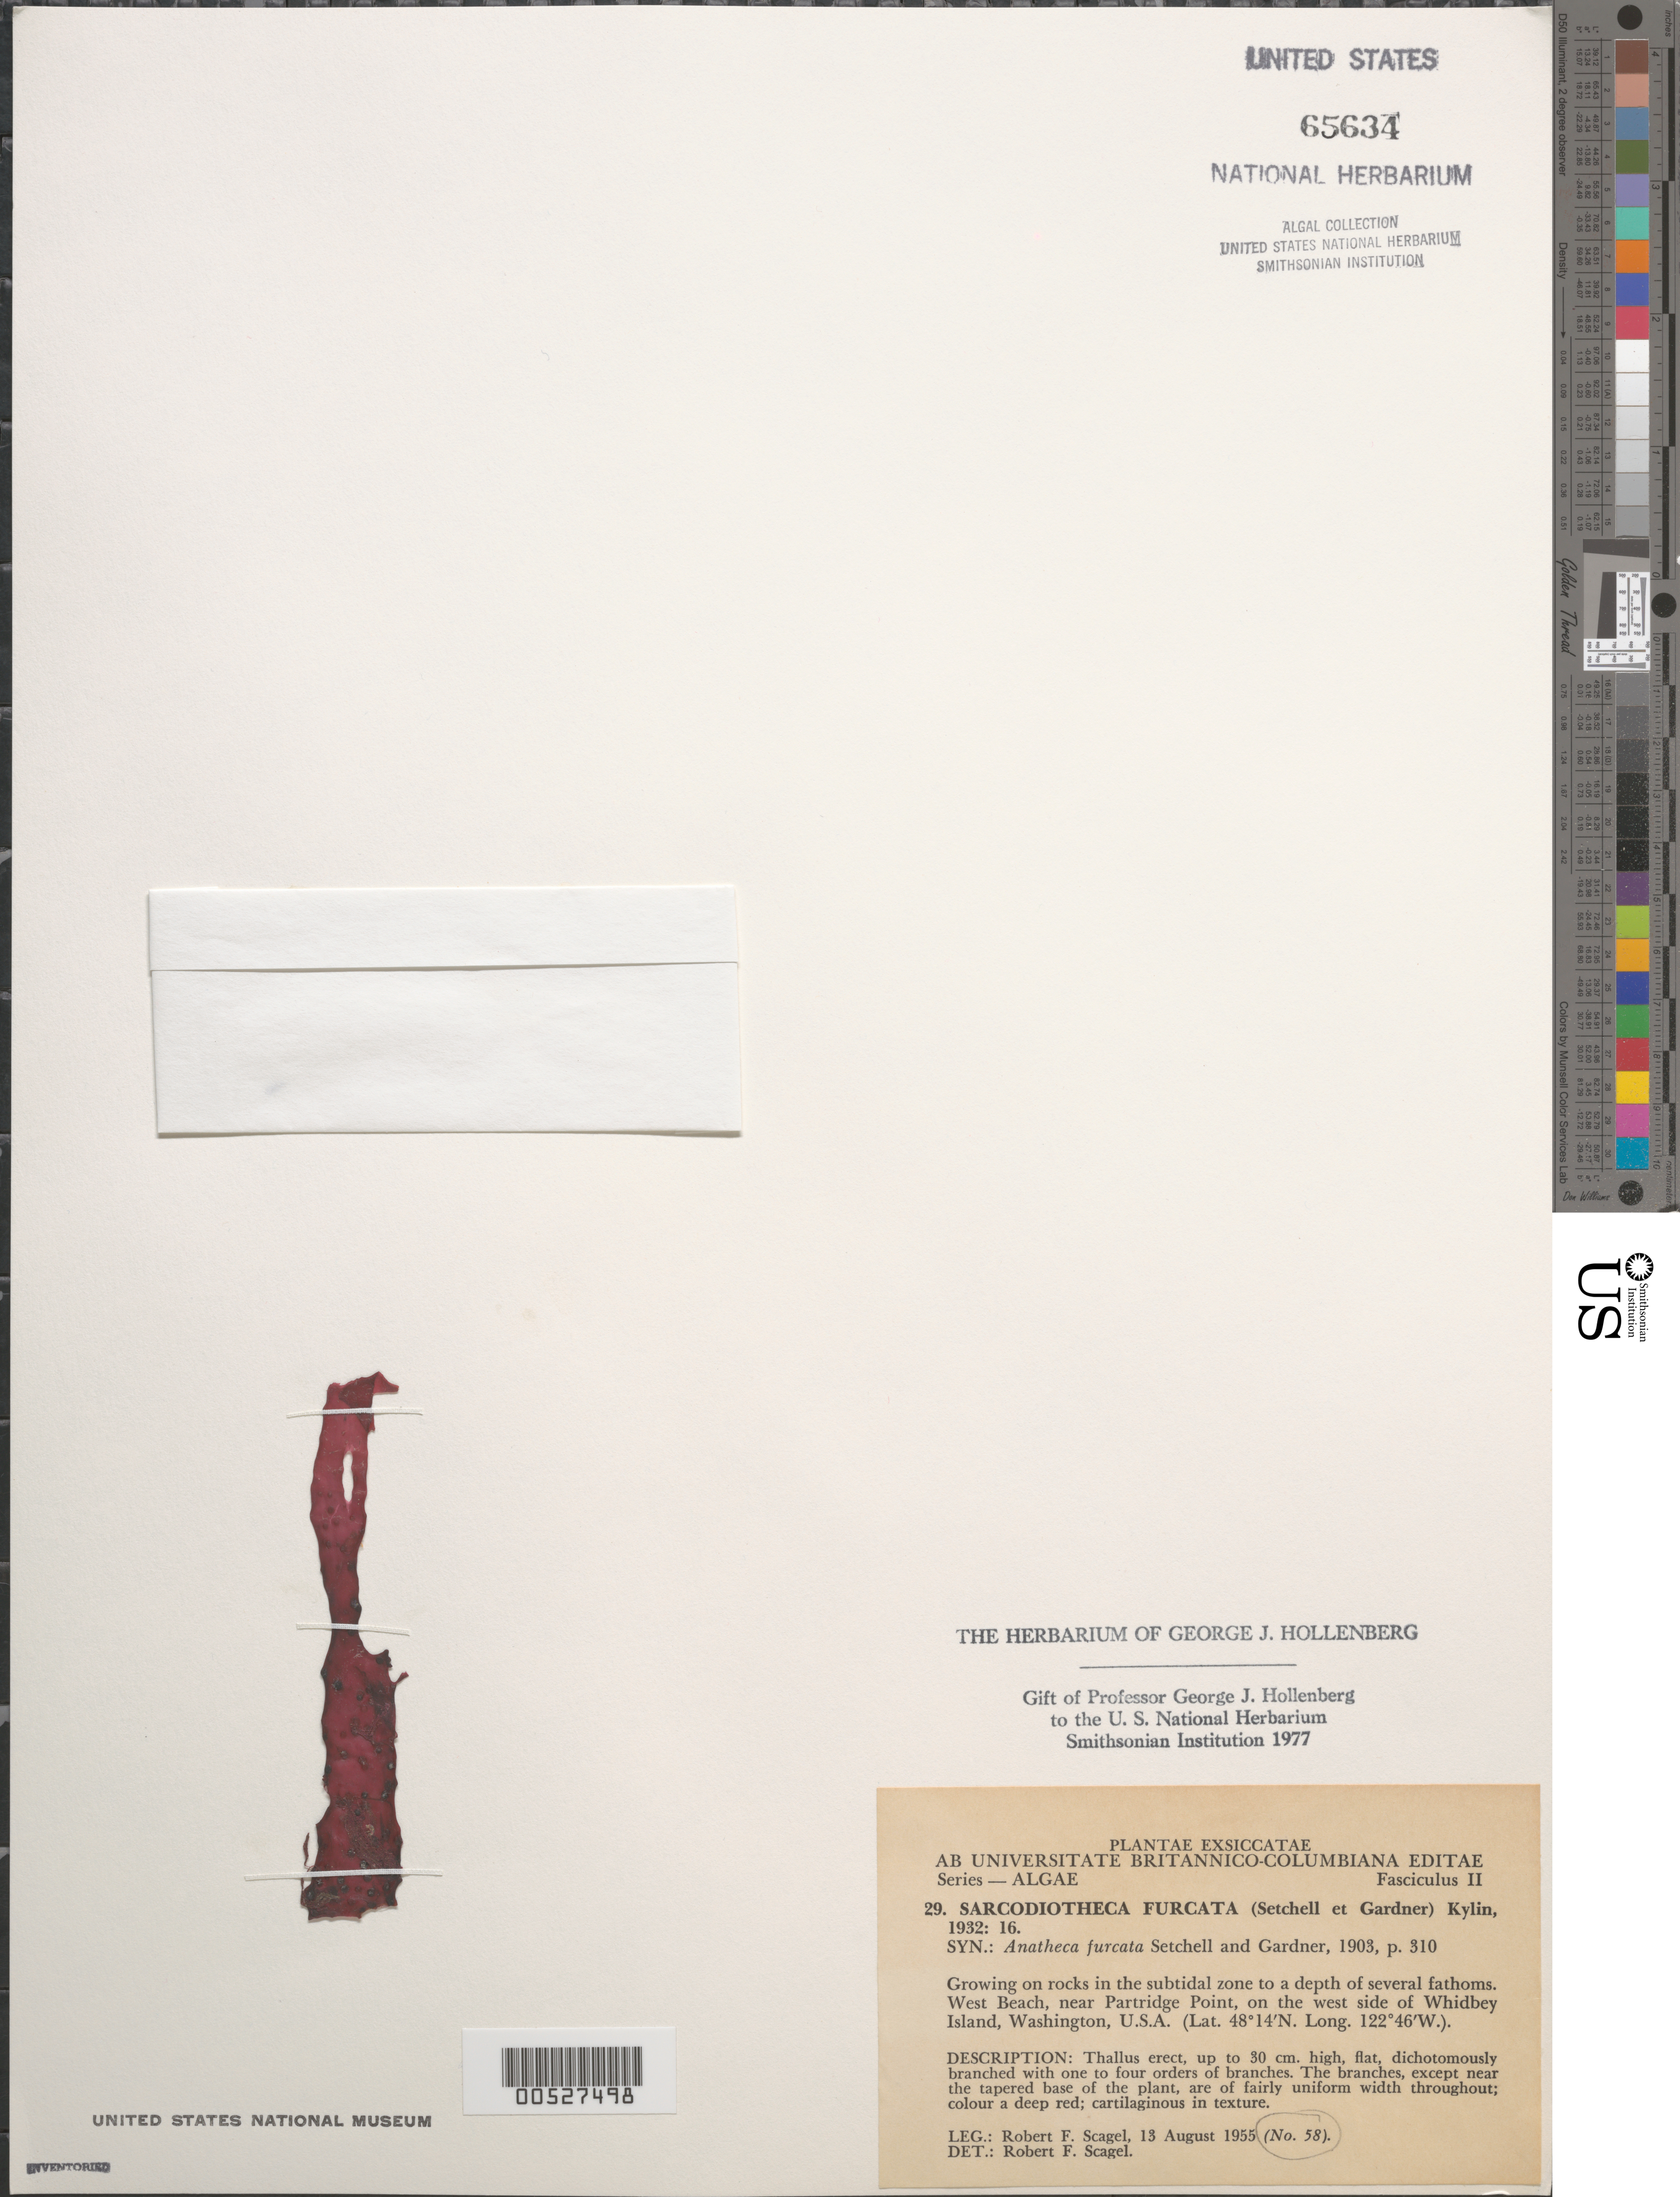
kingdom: Plantae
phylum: Rhodophyta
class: Florideophyceae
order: Gigartinales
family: Solieriaceae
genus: Sarcodiotheca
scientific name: Sarcodiotheca furcata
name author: (Setch. & N.L. Gardner) Kylin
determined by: Scagel, R. F.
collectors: R. F. Scagel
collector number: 58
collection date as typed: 13 Aug 1955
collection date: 1955-08-13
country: United States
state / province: Washington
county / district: Island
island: Whidbey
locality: West Beach, near Partridge Point, west part of island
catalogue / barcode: US 65634